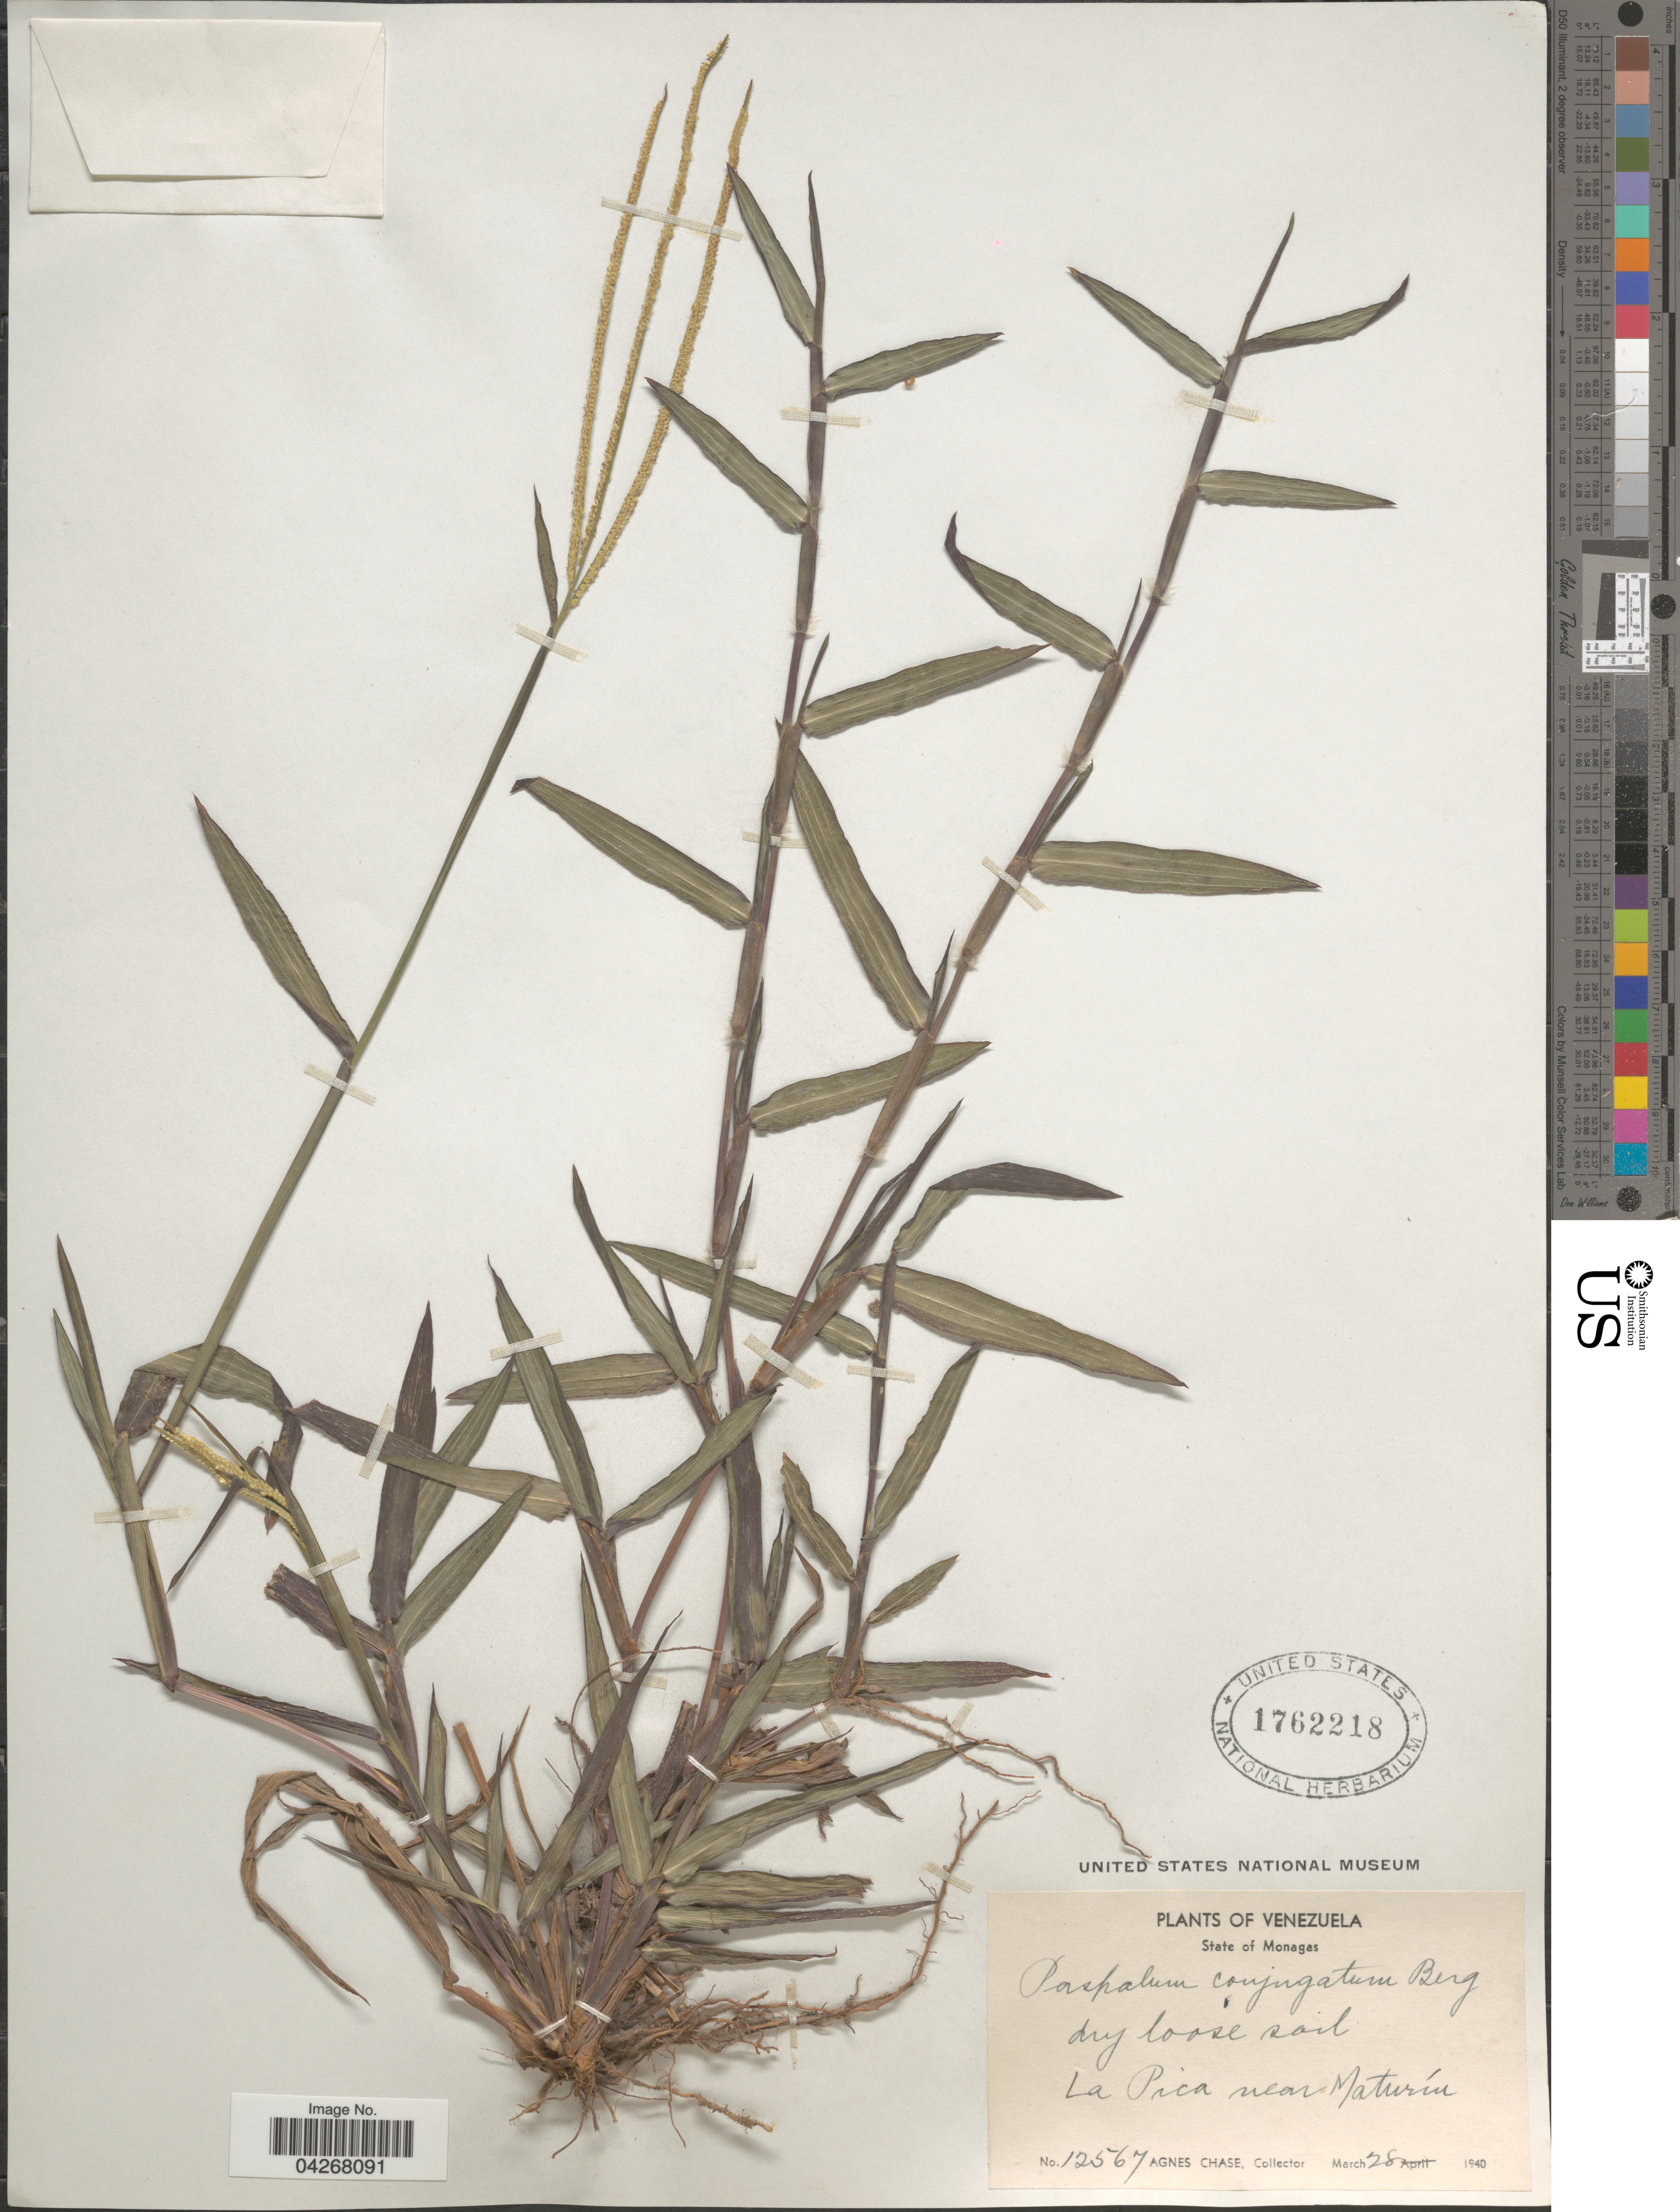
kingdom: Plantae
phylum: Tracheophyta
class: Liliopsida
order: Poales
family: Poaceae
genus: Paspalum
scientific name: Paspalum conjugatum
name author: P.J. Bergius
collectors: A. Chase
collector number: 12567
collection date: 1940-03-28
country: Venezuela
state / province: Monagas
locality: Dry loose soil. La Pica near Maturín.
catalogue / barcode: US 1762218